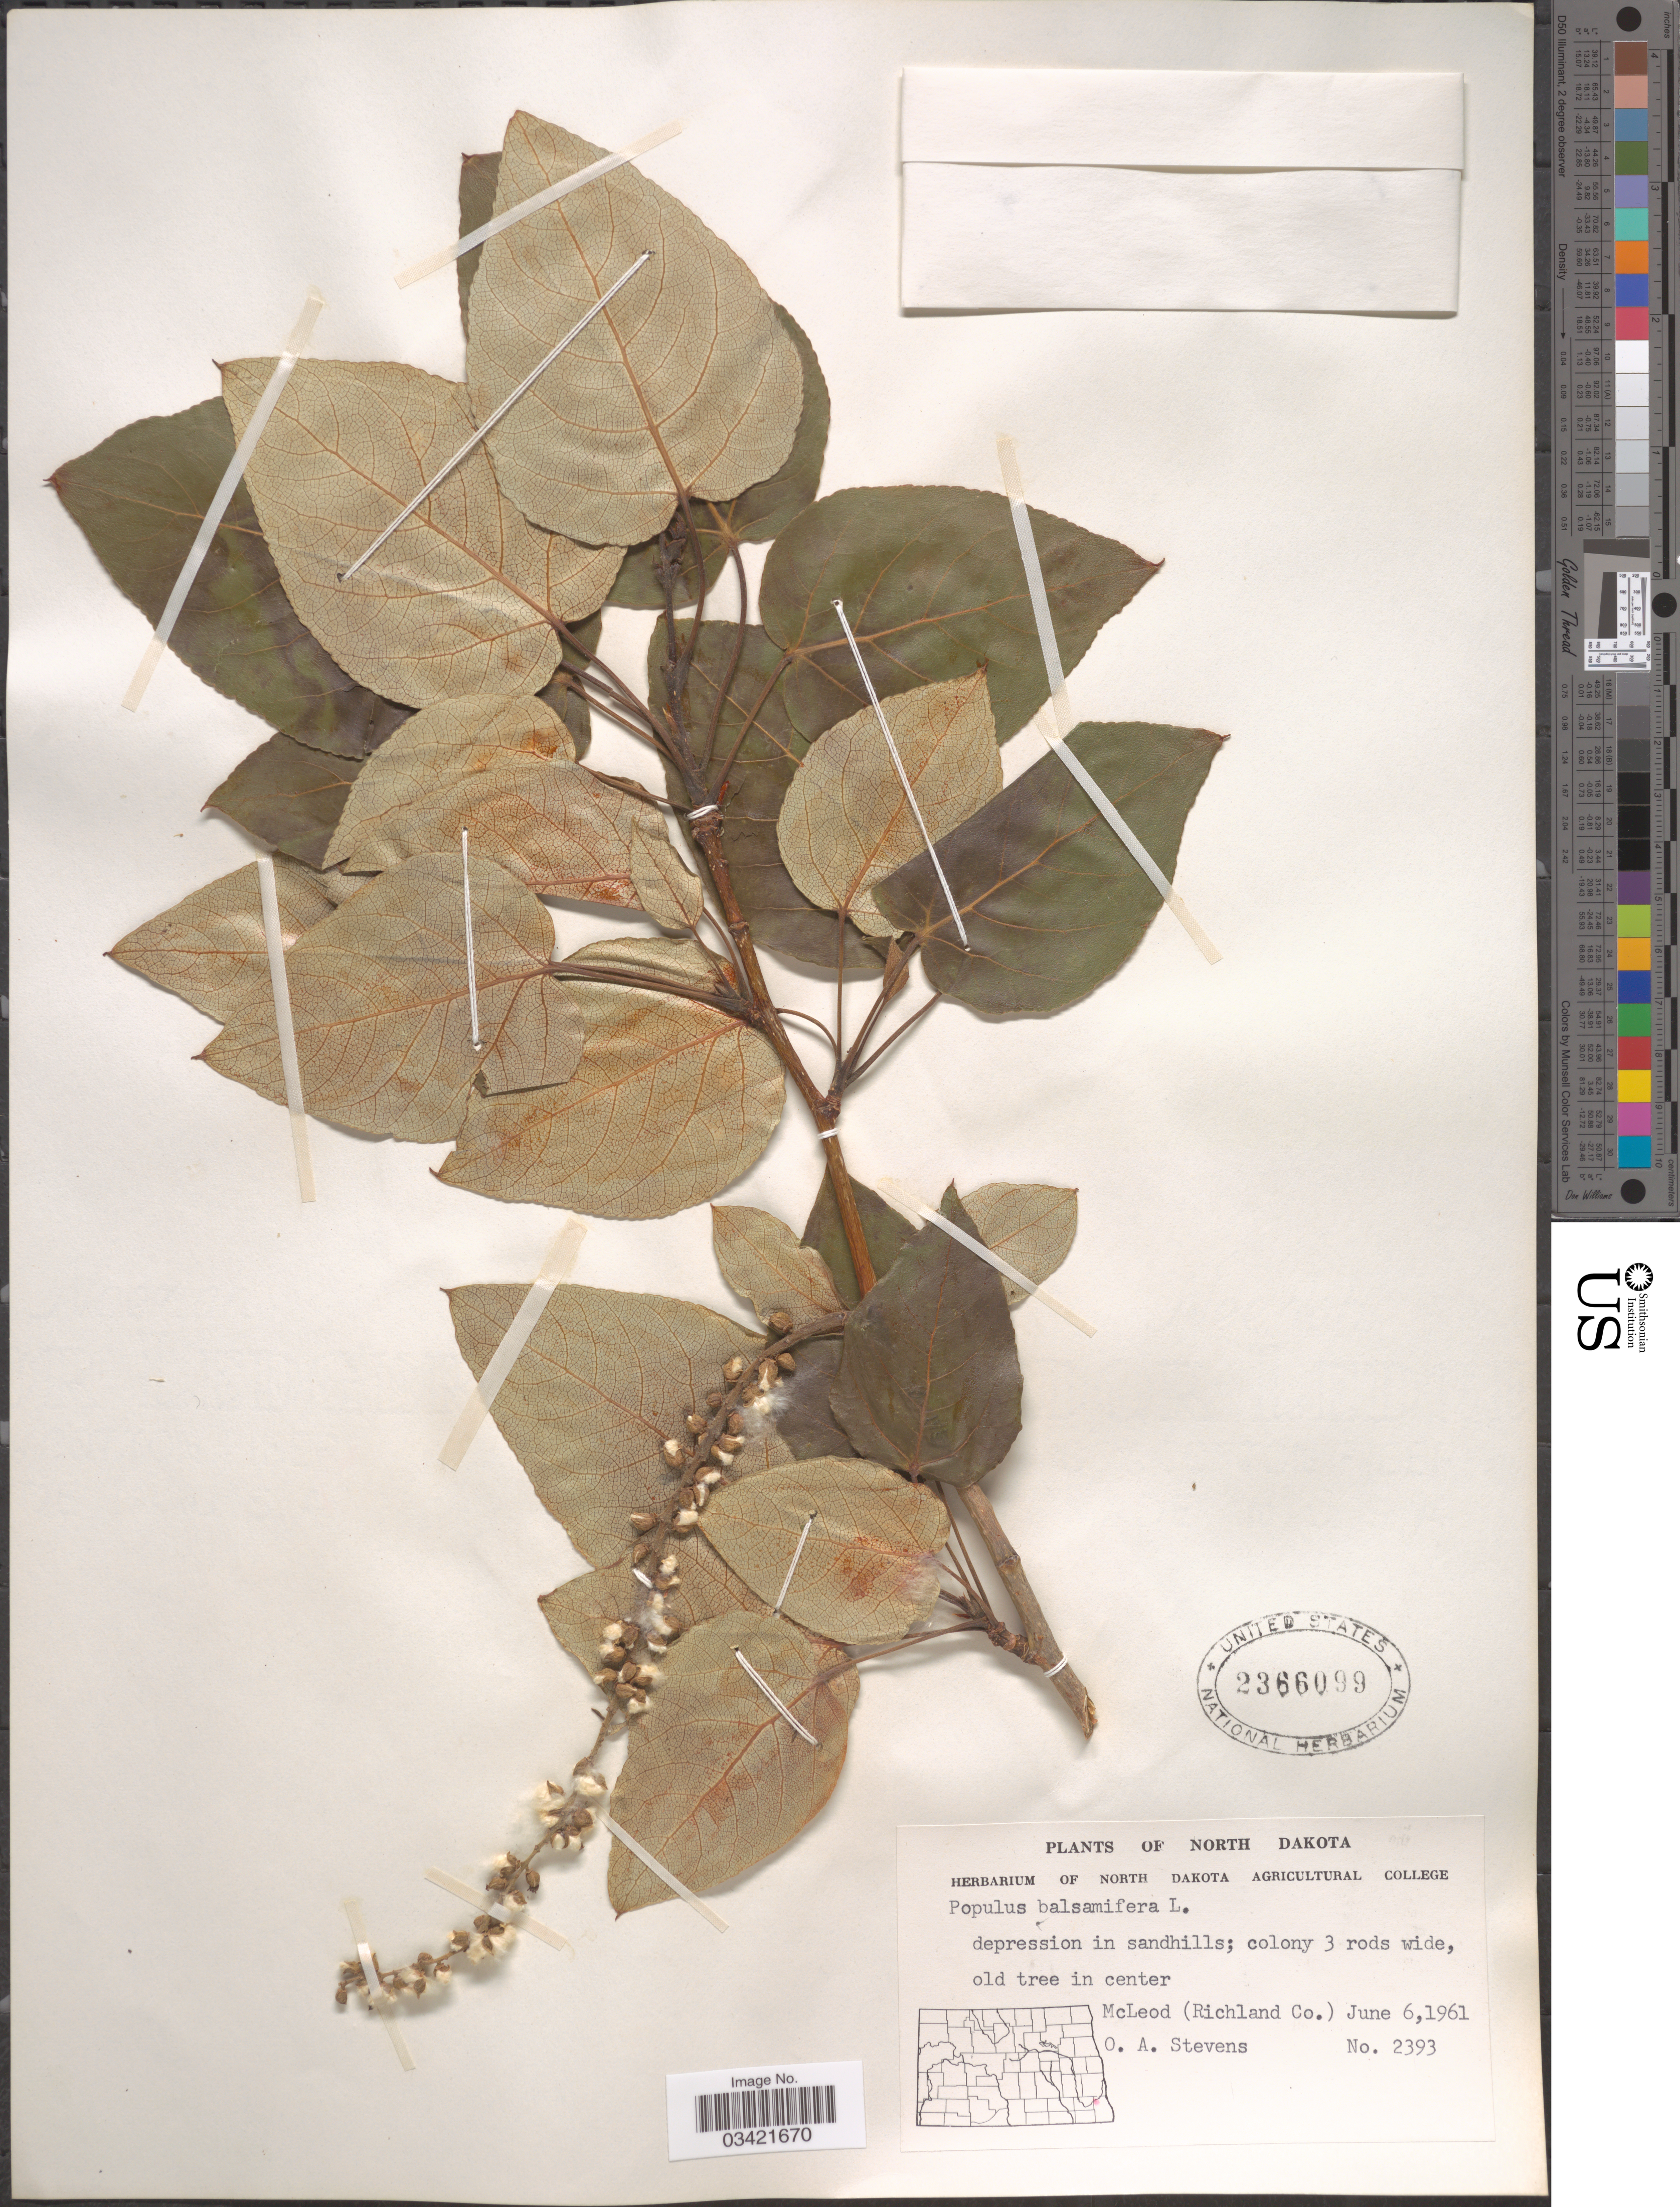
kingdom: Plantae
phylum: Tracheophyta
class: Magnoliopsida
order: Malpighiales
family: Salicaceae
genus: Populus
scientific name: Populus balsamifera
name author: L.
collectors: O. A. Stevens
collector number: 2393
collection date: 1961-06-06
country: United States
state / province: North Dakota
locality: Colony 3 rods wide, old tree in center. McLeod (Richland Co.).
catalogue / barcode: US 2366099